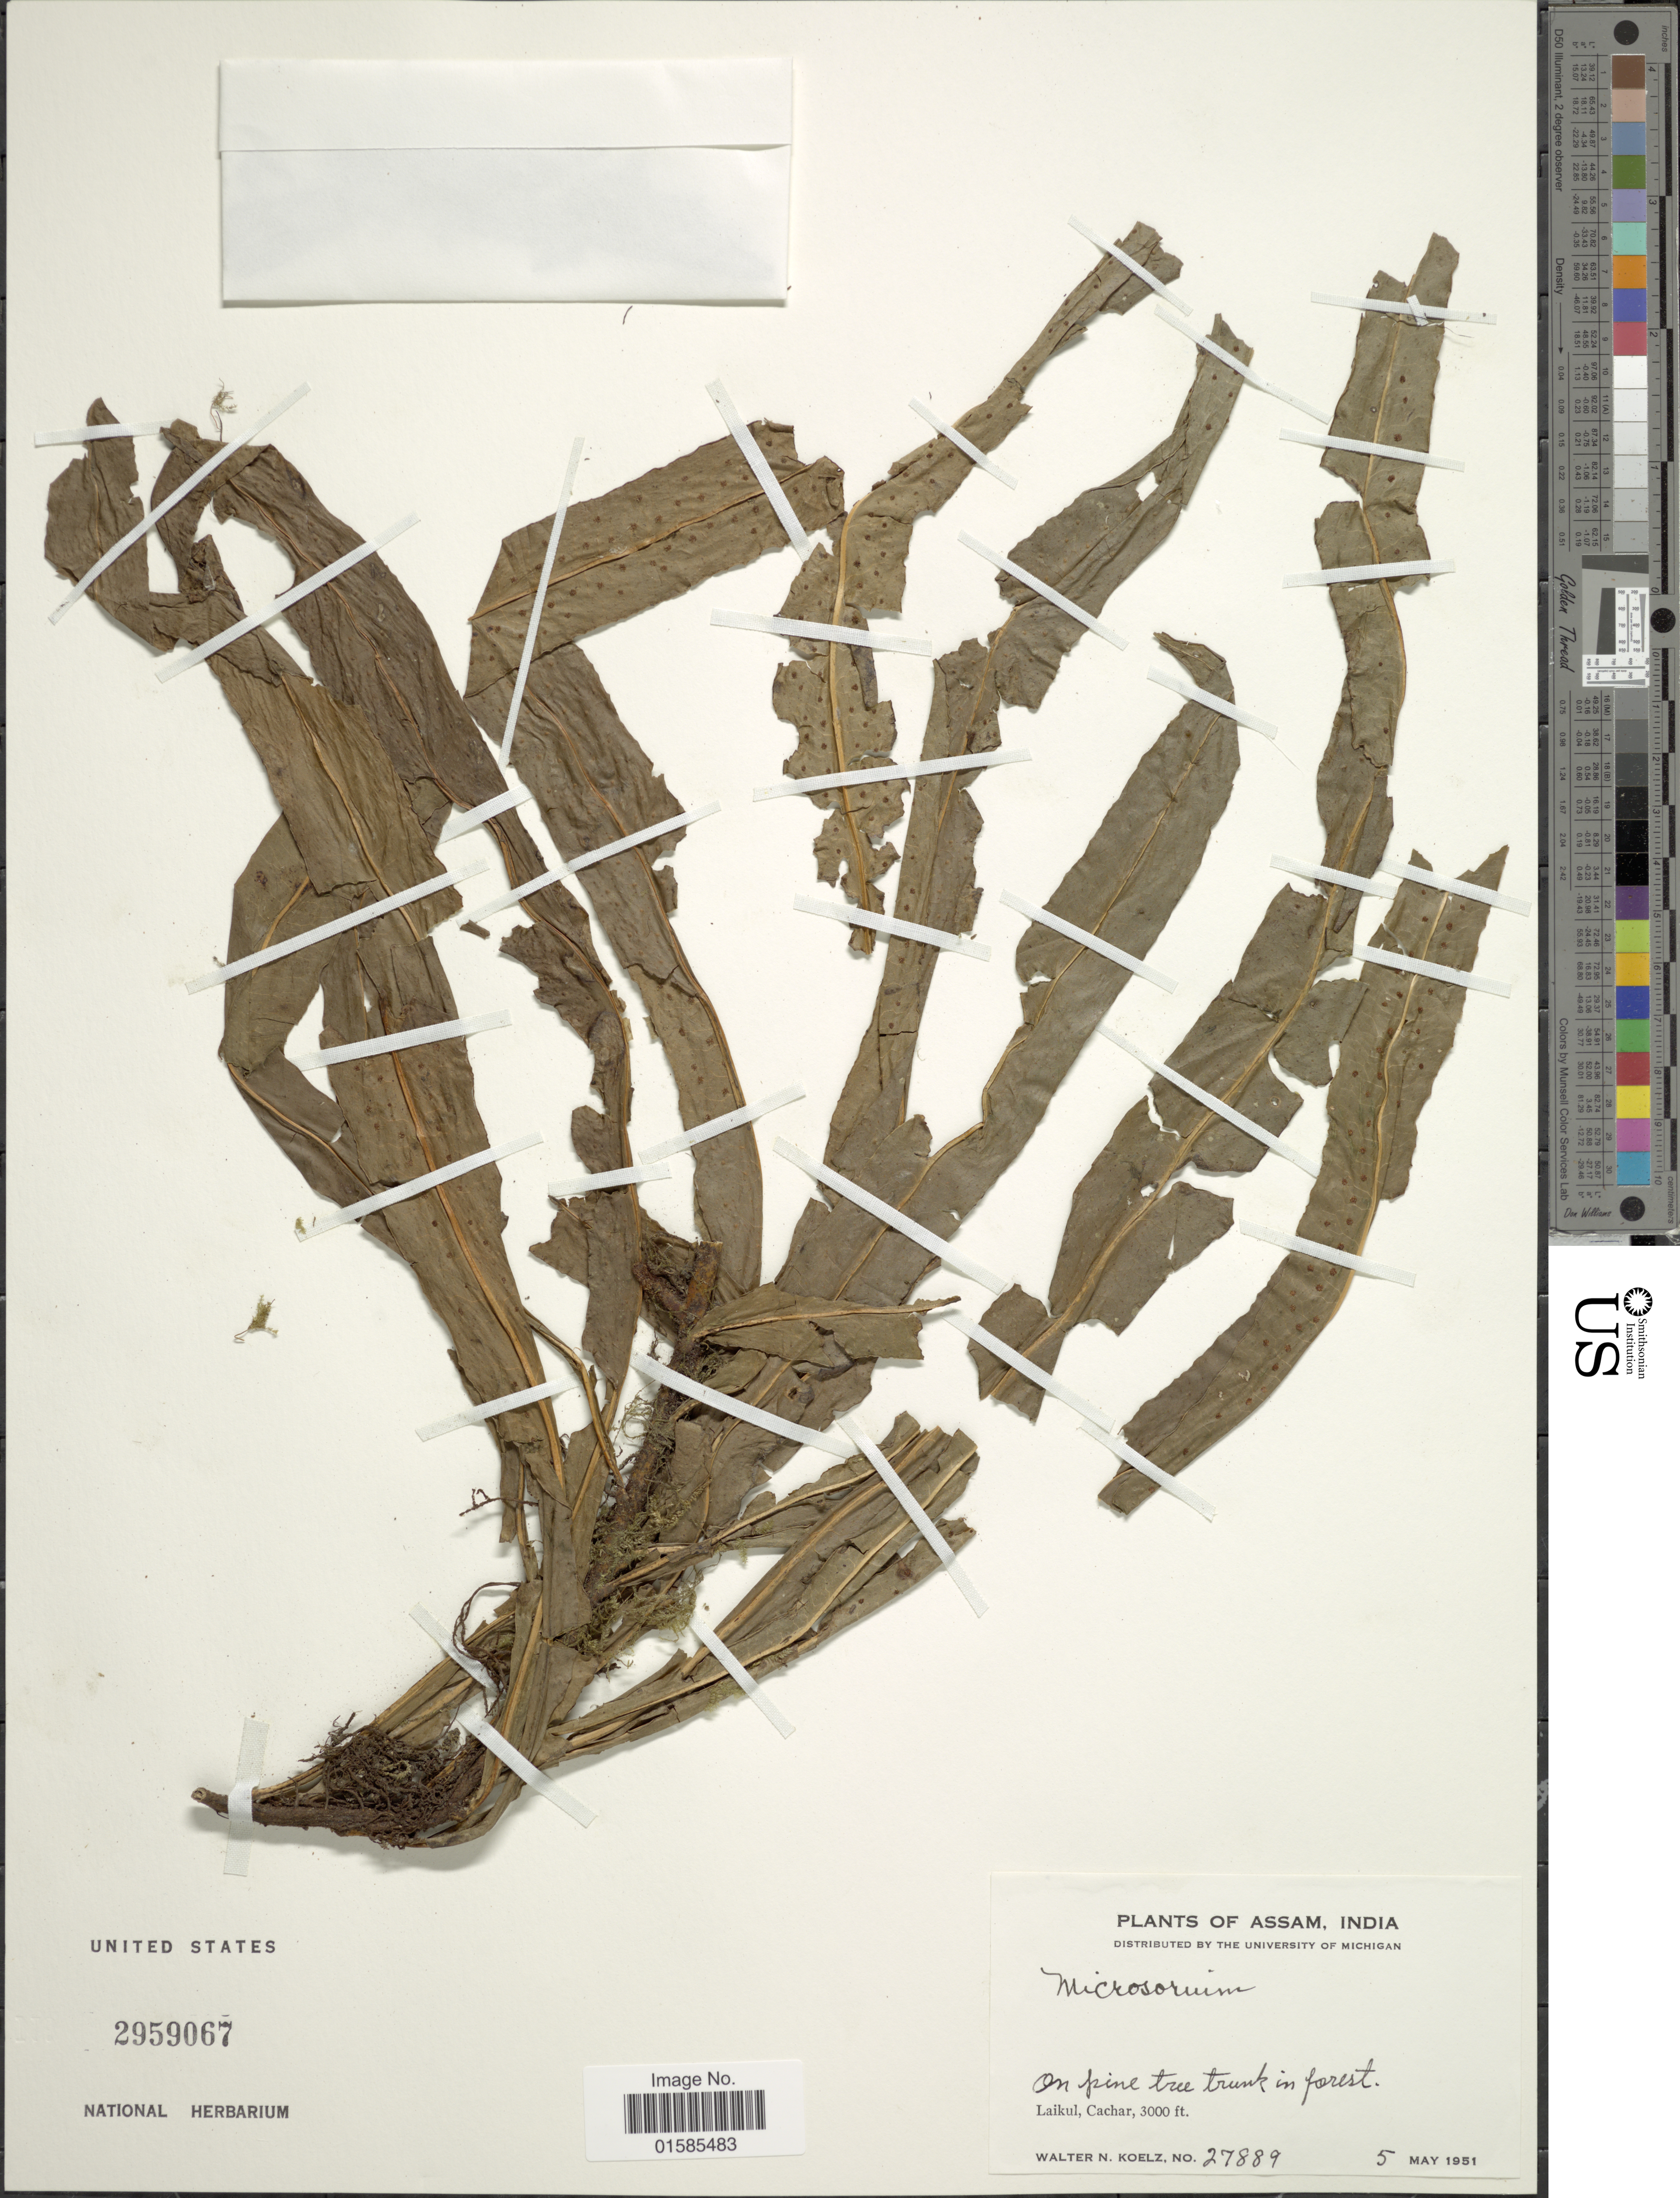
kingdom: Plantae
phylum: Tracheophyta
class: Polypodiopsida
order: Polypodiales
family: Polypodiaceae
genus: Leptochilus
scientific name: Leptochilus sp.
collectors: W. N. Koelz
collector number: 27889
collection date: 1951-05-05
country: India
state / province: Assam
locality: Assam, India, Laikul, Cachar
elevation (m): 914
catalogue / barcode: US 2959067